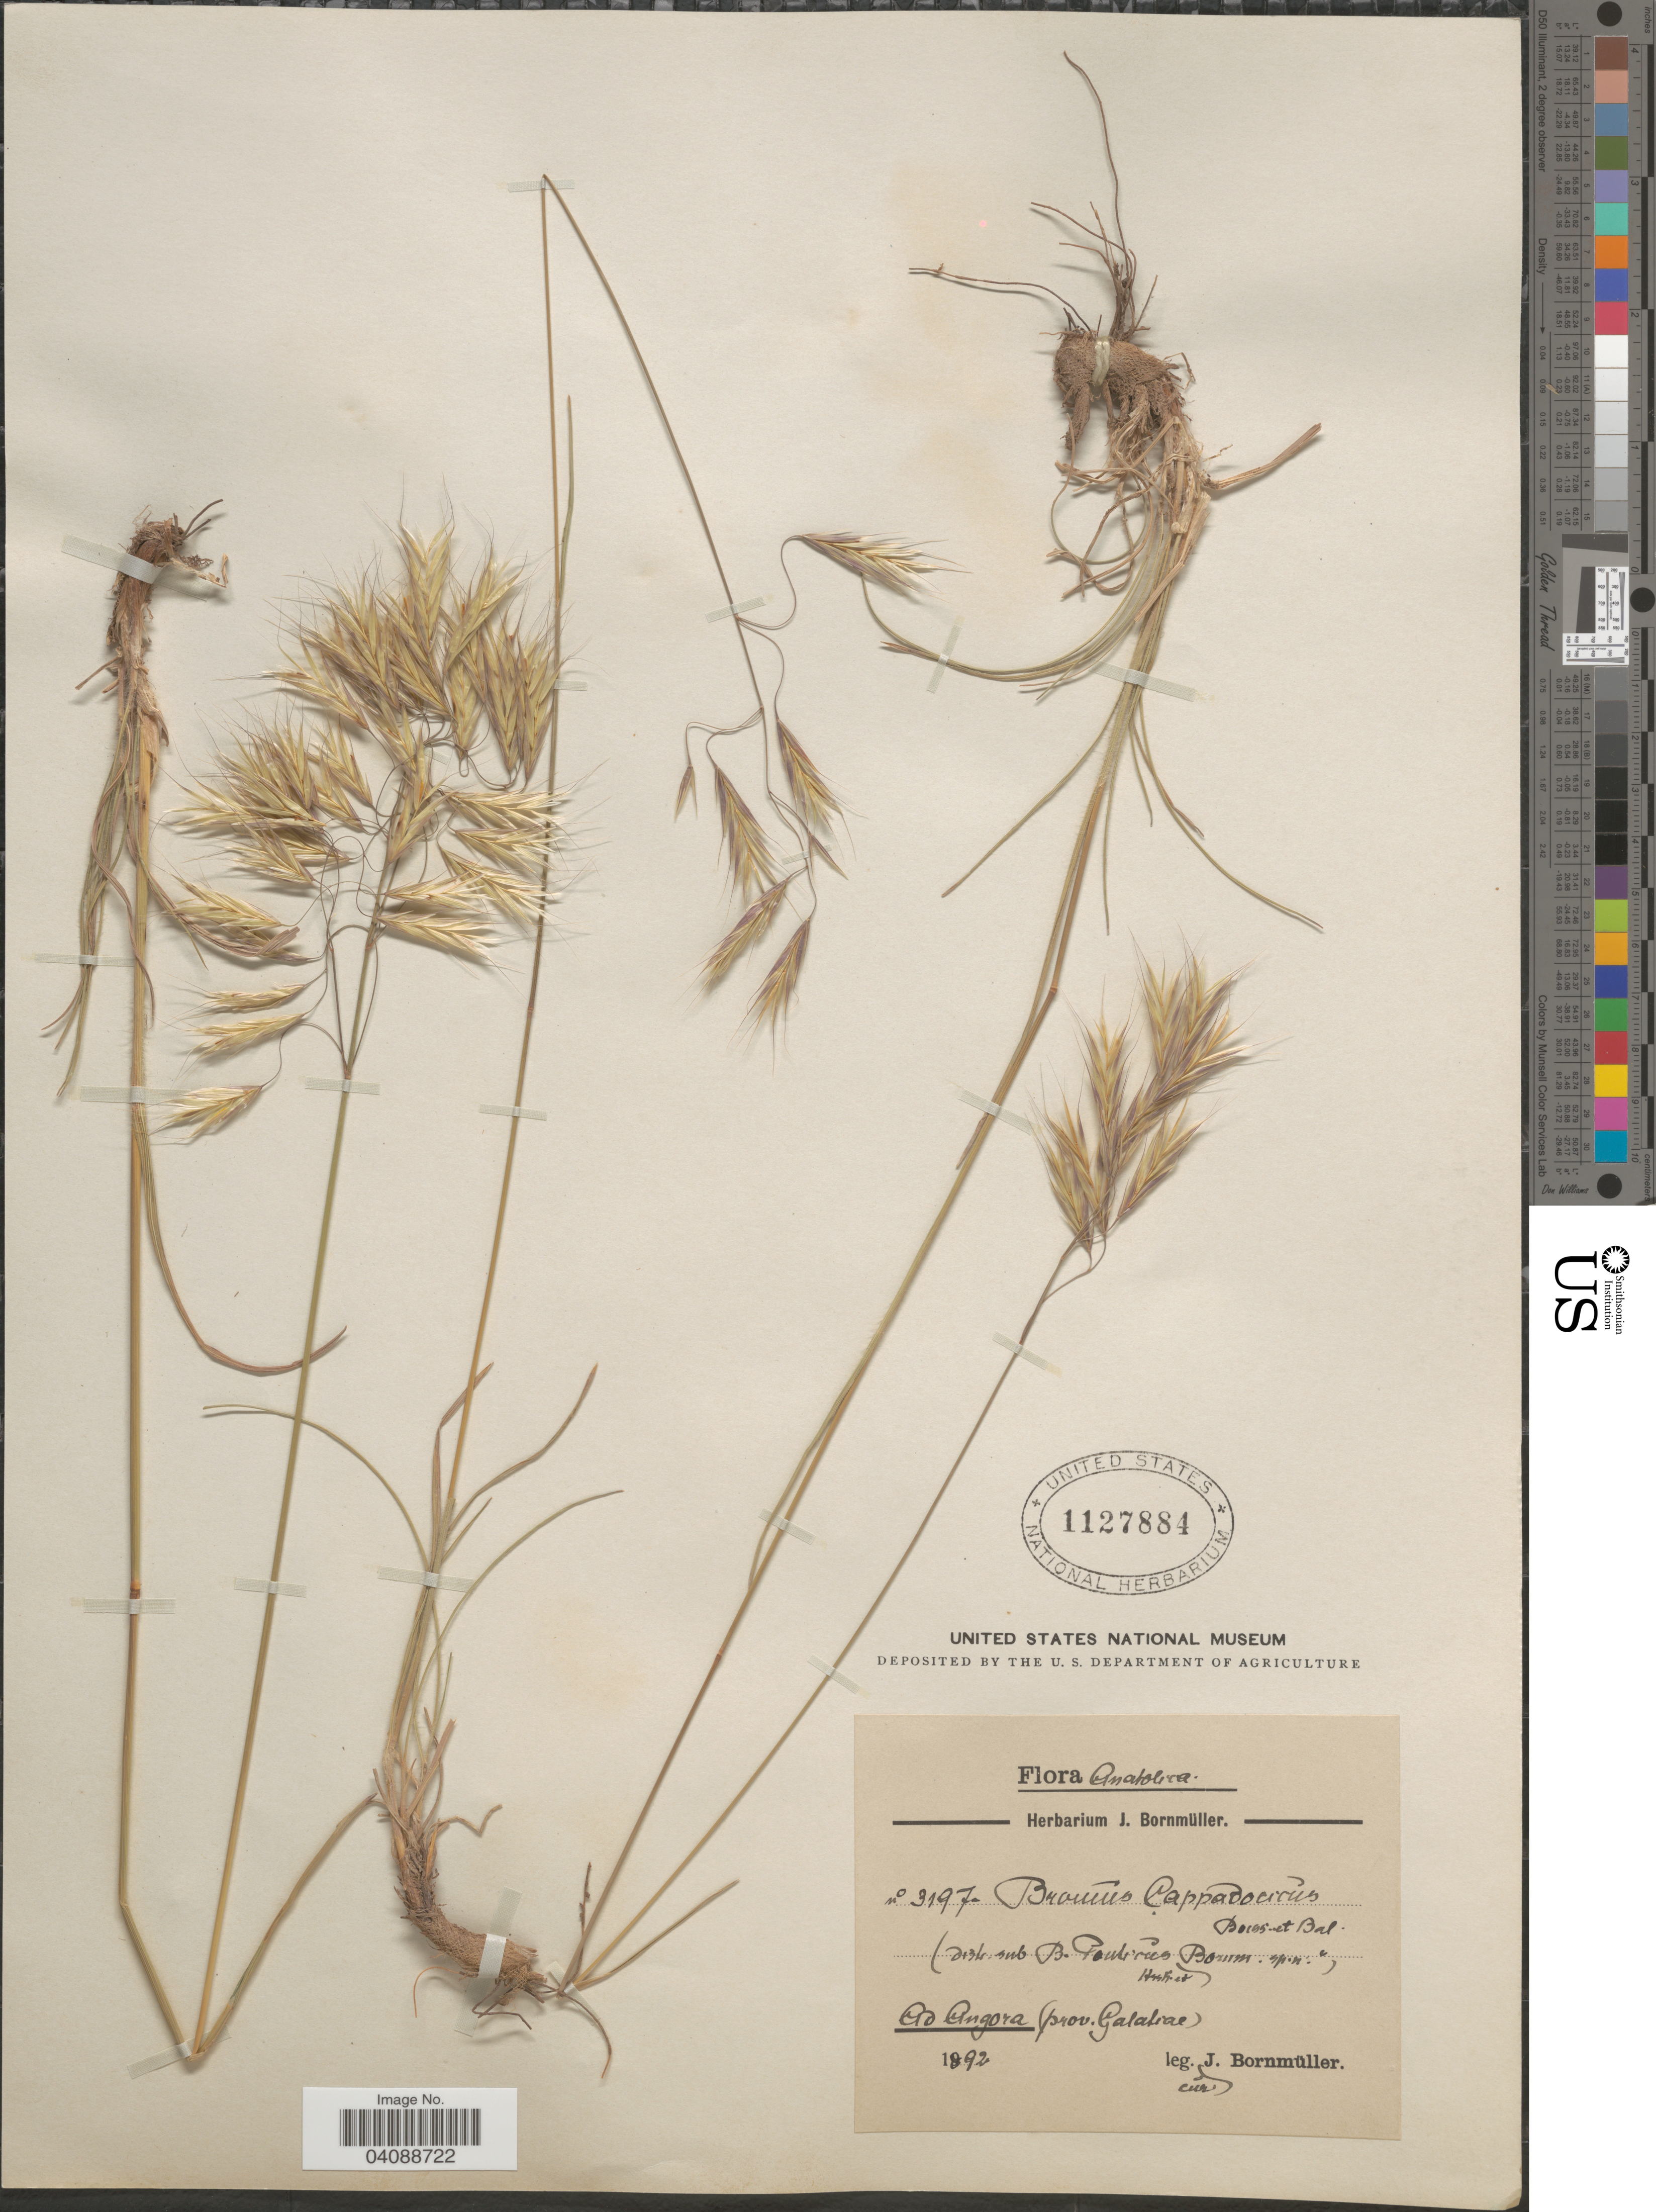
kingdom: Plantae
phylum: Tracheophyta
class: Liliopsida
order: Poales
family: Poaceae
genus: Bromus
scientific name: Bromus cappadocicus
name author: Boiss. & Balansa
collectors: J. Bornmüller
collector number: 3197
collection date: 1892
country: Turkey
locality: Anatalica. Ad Angora (prov. Galaliae).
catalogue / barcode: US 1127884